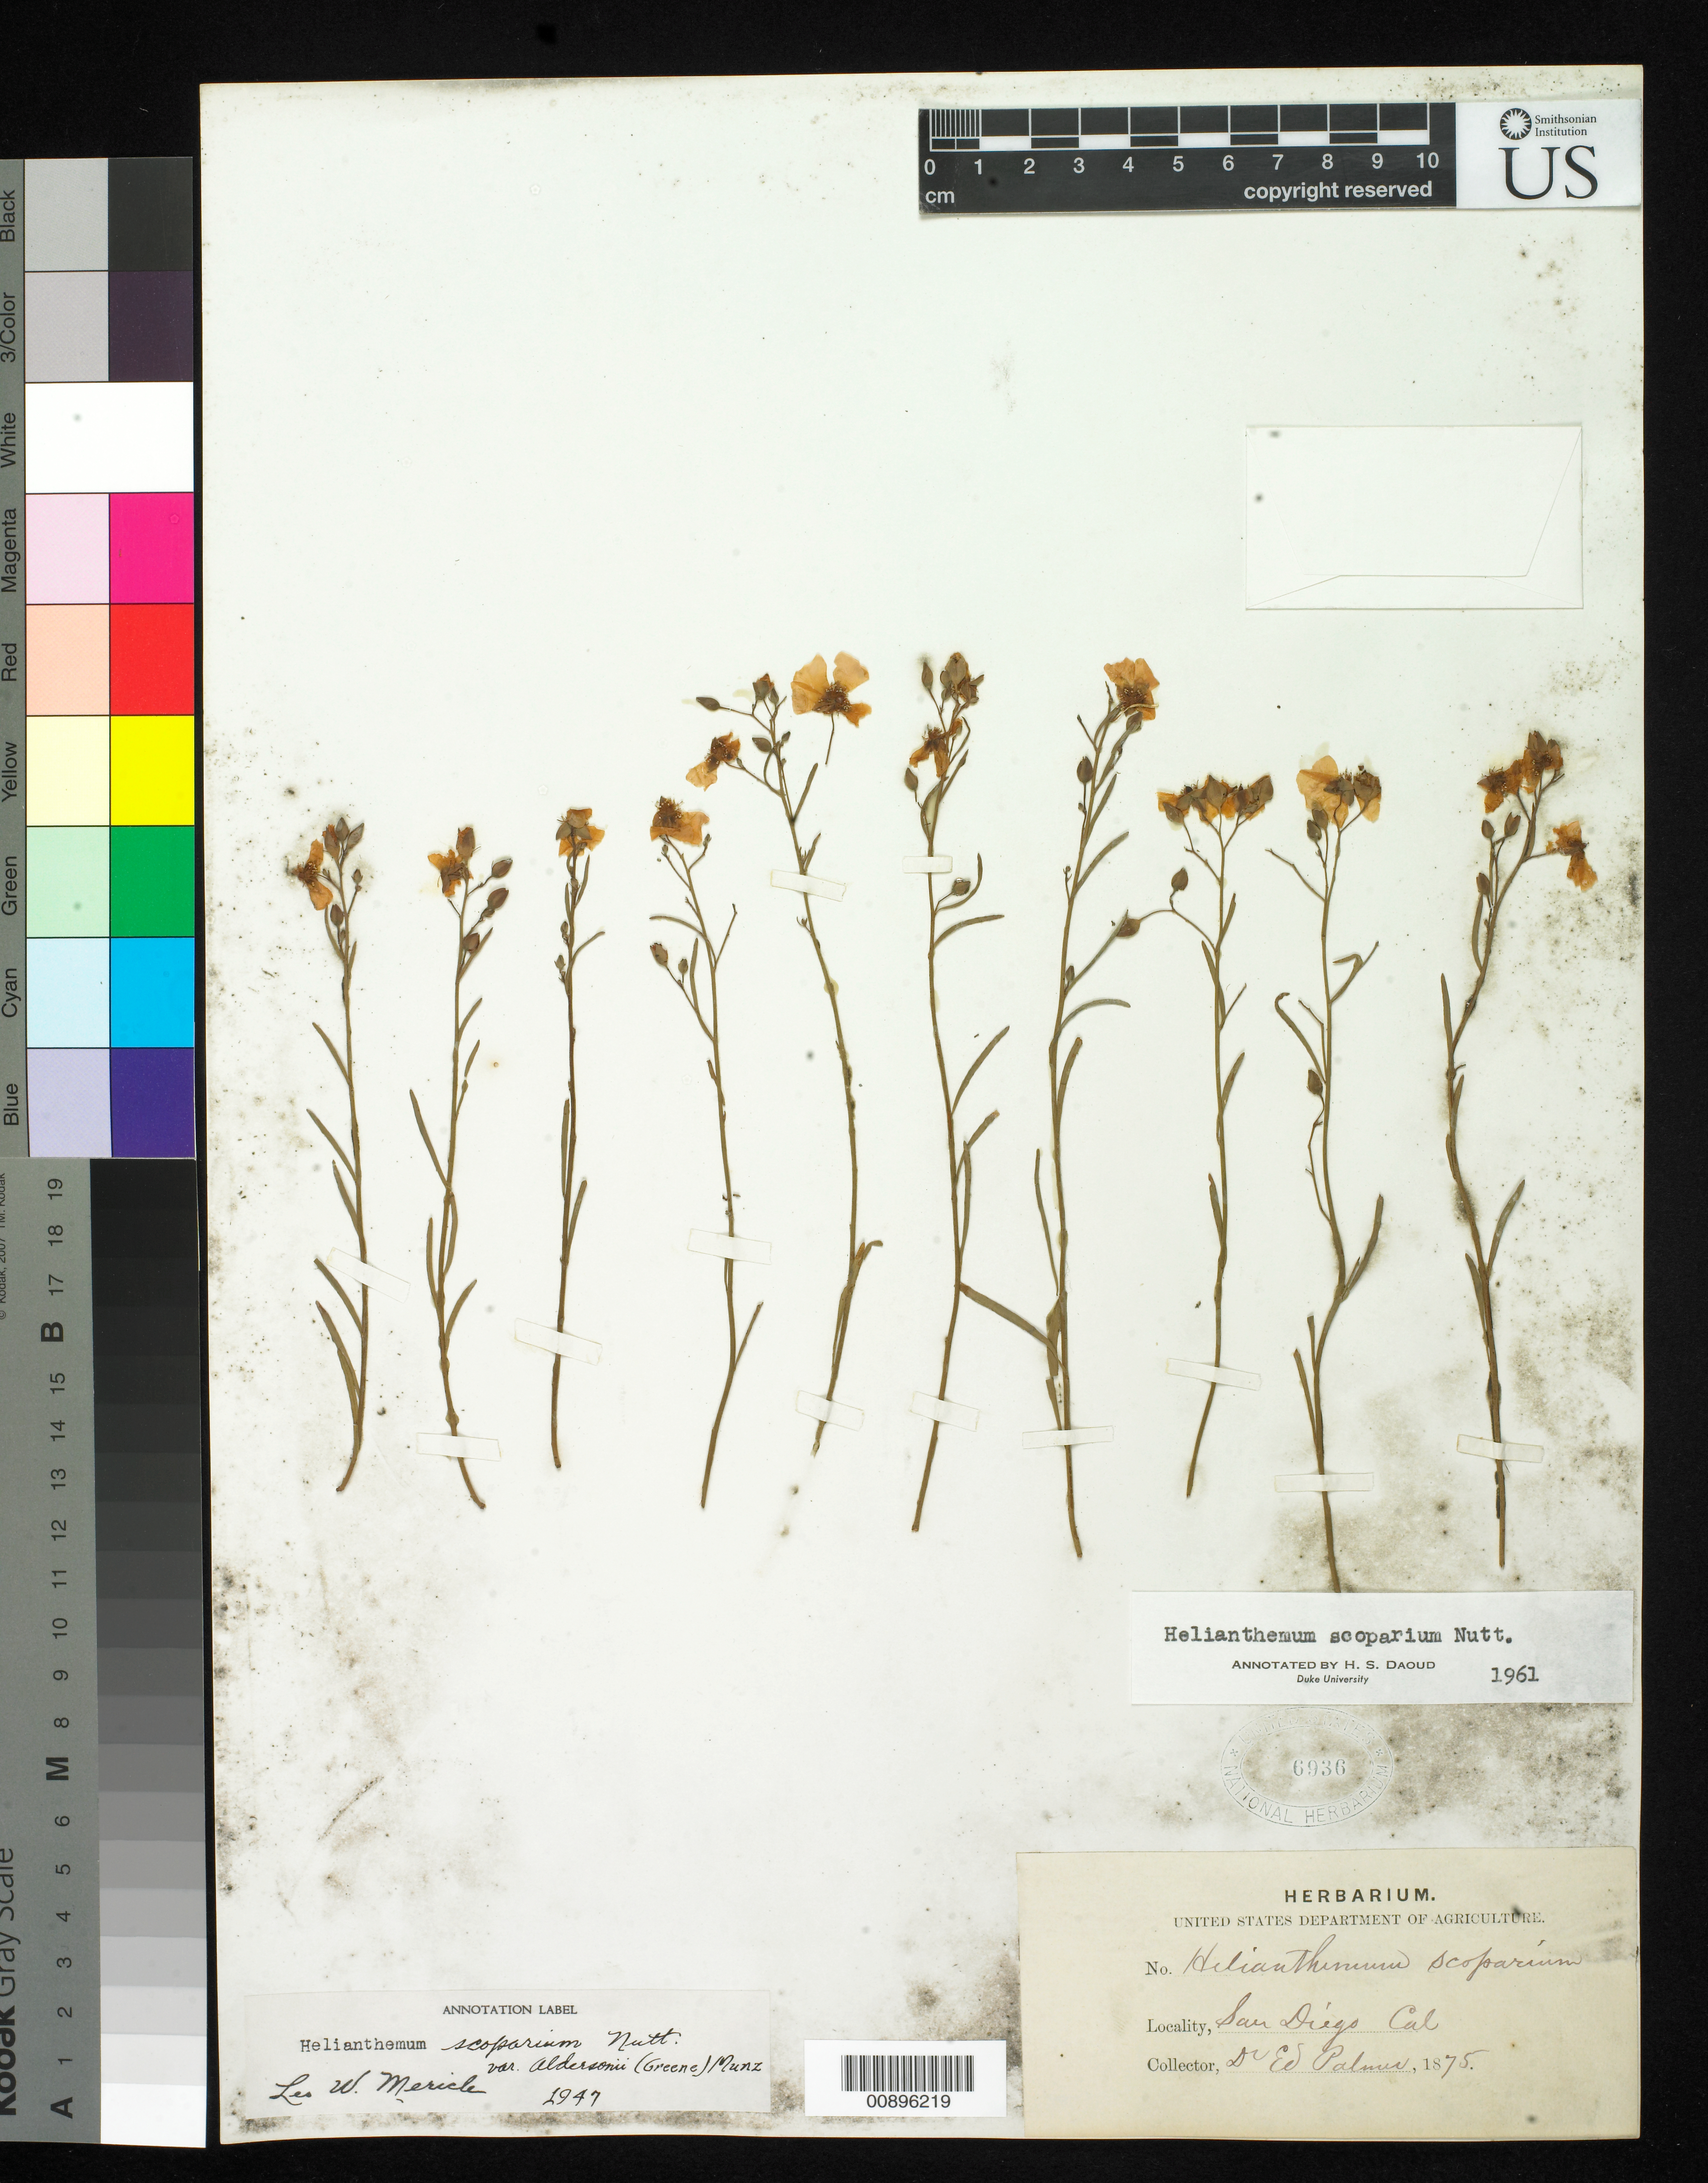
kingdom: Plantae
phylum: Tracheophyta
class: Magnoliopsida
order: Malvales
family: Cistaceae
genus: Helianthemum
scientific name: Helianthemum scoparium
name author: Nutt. ex Torr. & A. Gray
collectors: E. Palmer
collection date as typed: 1875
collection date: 1875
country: United States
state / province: California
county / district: San Diego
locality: San Diego, California.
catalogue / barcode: US 6936